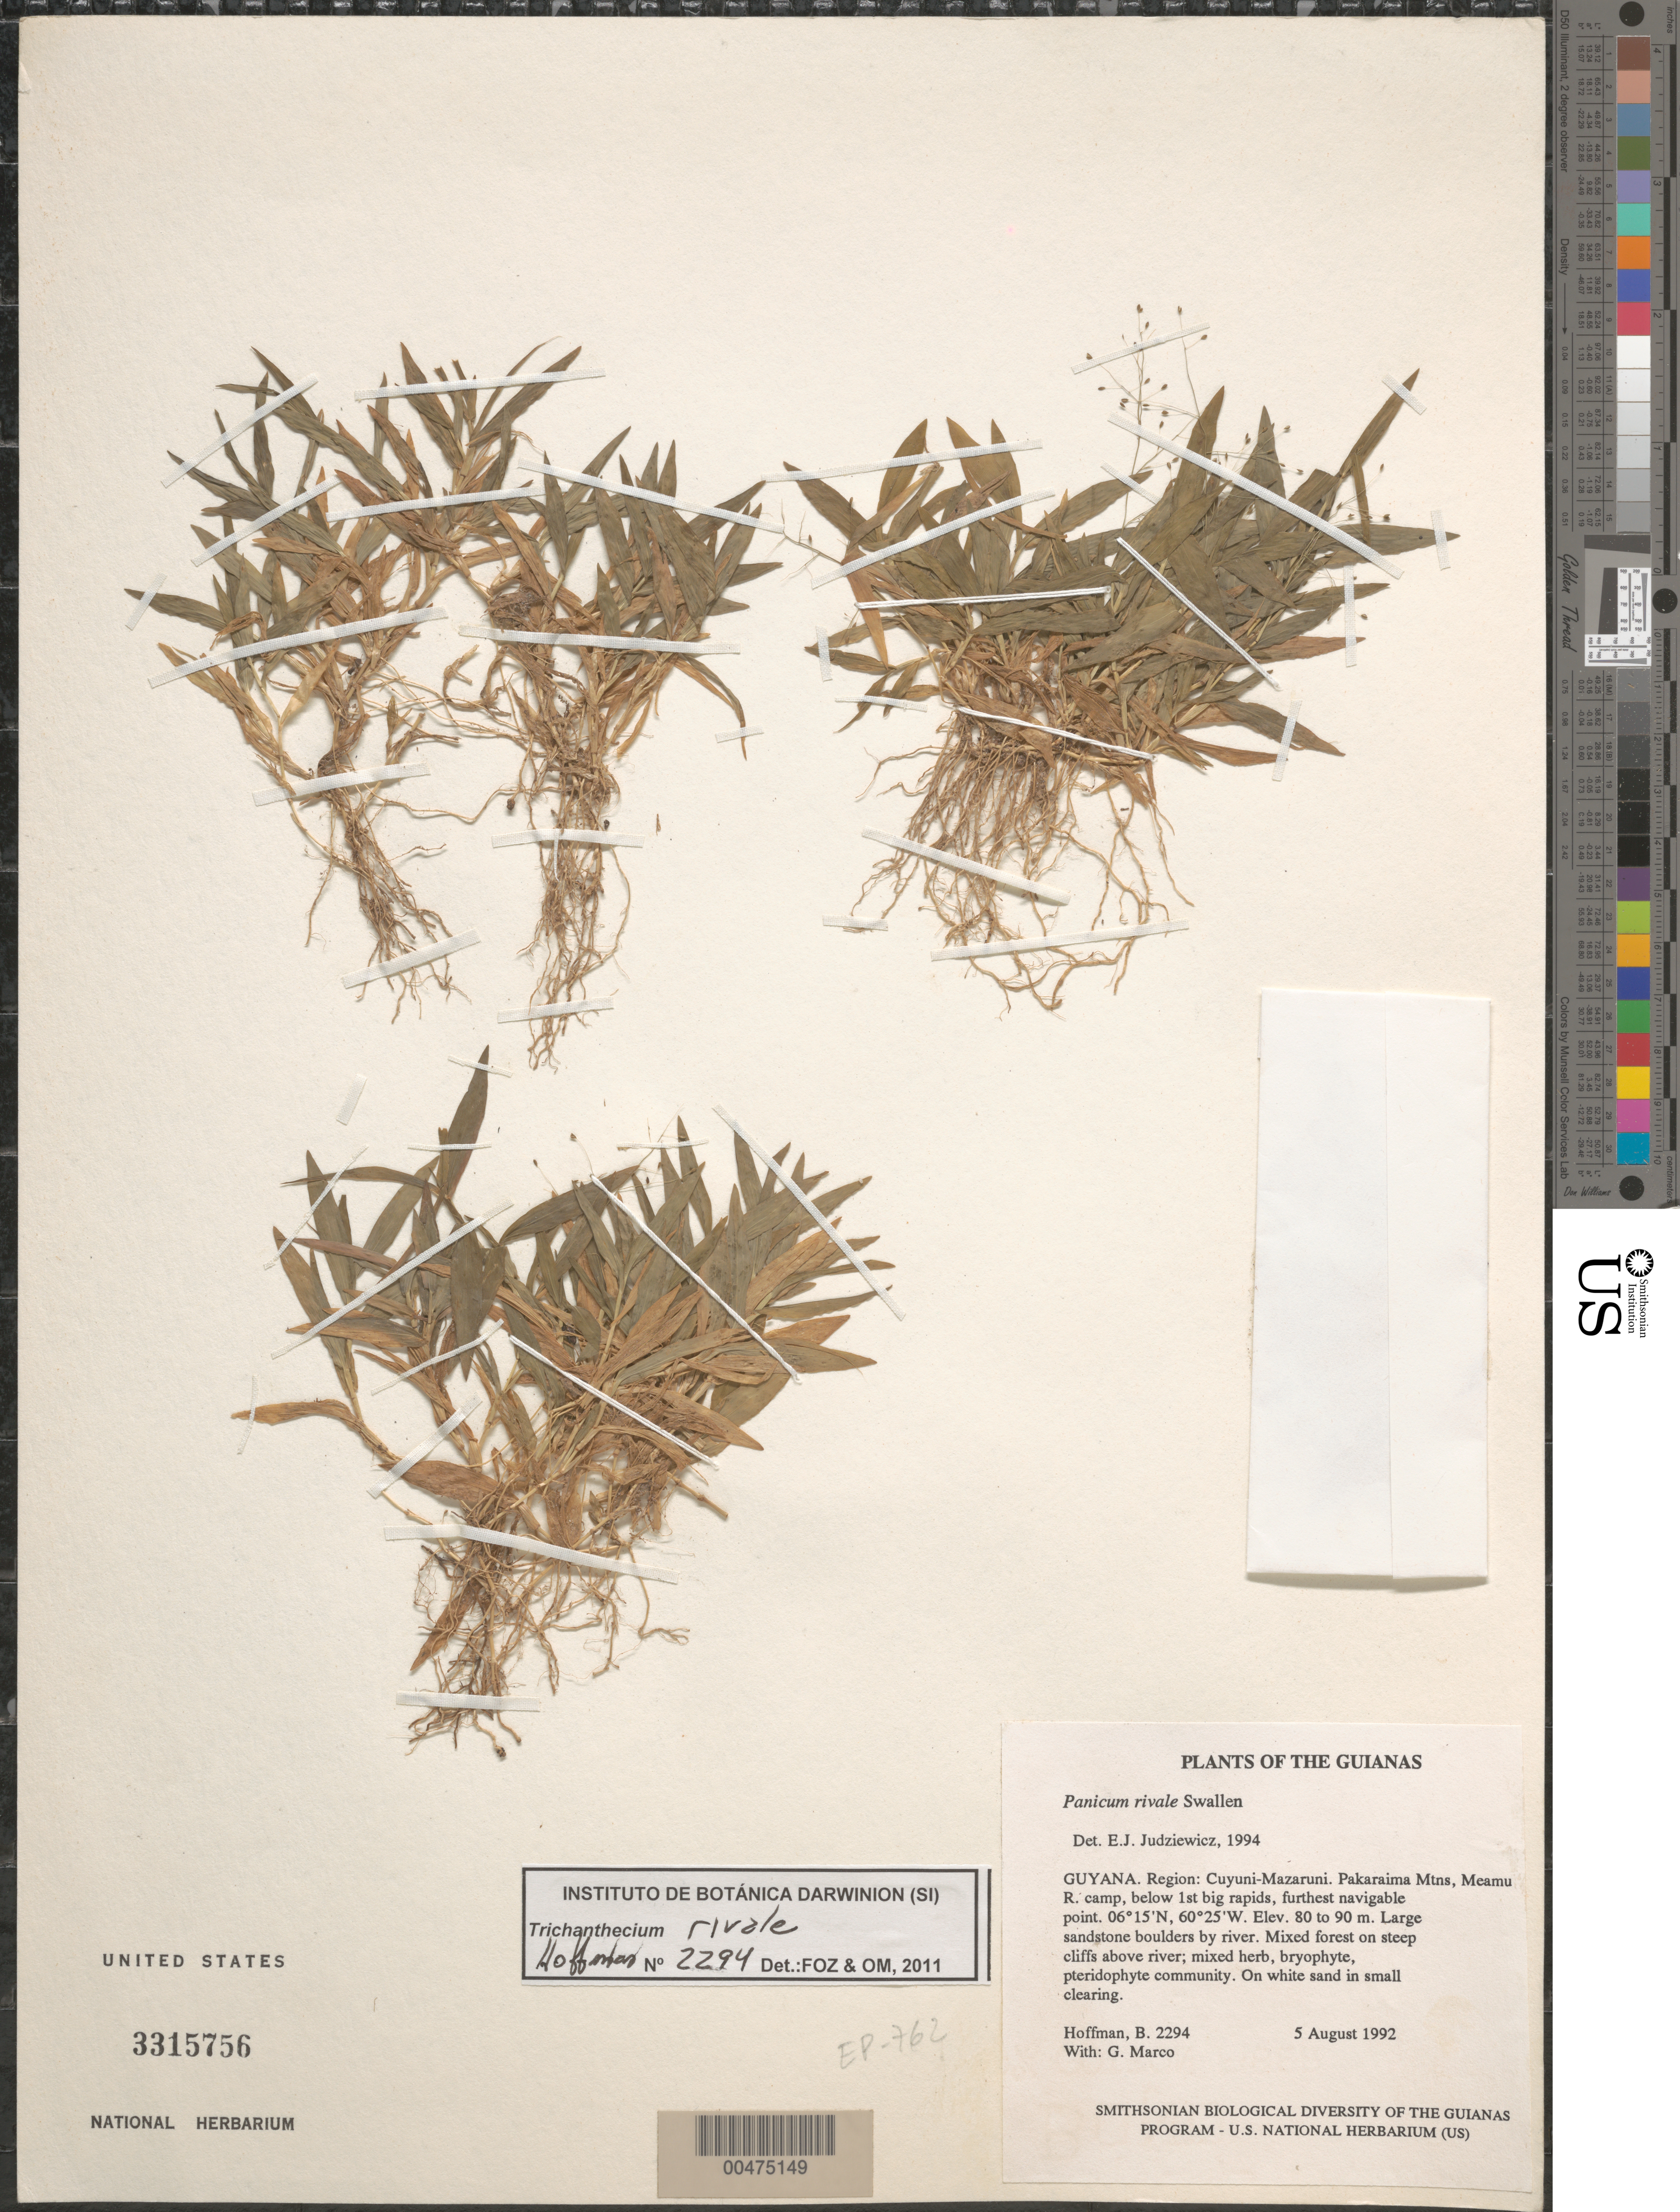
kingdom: Plantae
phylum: Tracheophyta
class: Liliopsida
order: Poales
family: Poaceae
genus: Trichanthecium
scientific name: Trichanthecium rivale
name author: (Swallen) Zuloaga & Morrone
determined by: Zuloaga, F. O.; Morrone, O. N.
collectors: B. Hoffman & G. Marco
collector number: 2294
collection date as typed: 5 August 1992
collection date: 1992-08-05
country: Guyana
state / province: Cuyuni-Mazaruni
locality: Pakaraima Mountains, Meamu River camp, below 1st big rapids, furthest navigable point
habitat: Large sandstone boulders by river. Mixed forest on steep cliffs above river; mixed herb, bryophyte, pteridophyte community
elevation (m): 80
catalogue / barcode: US 3315756